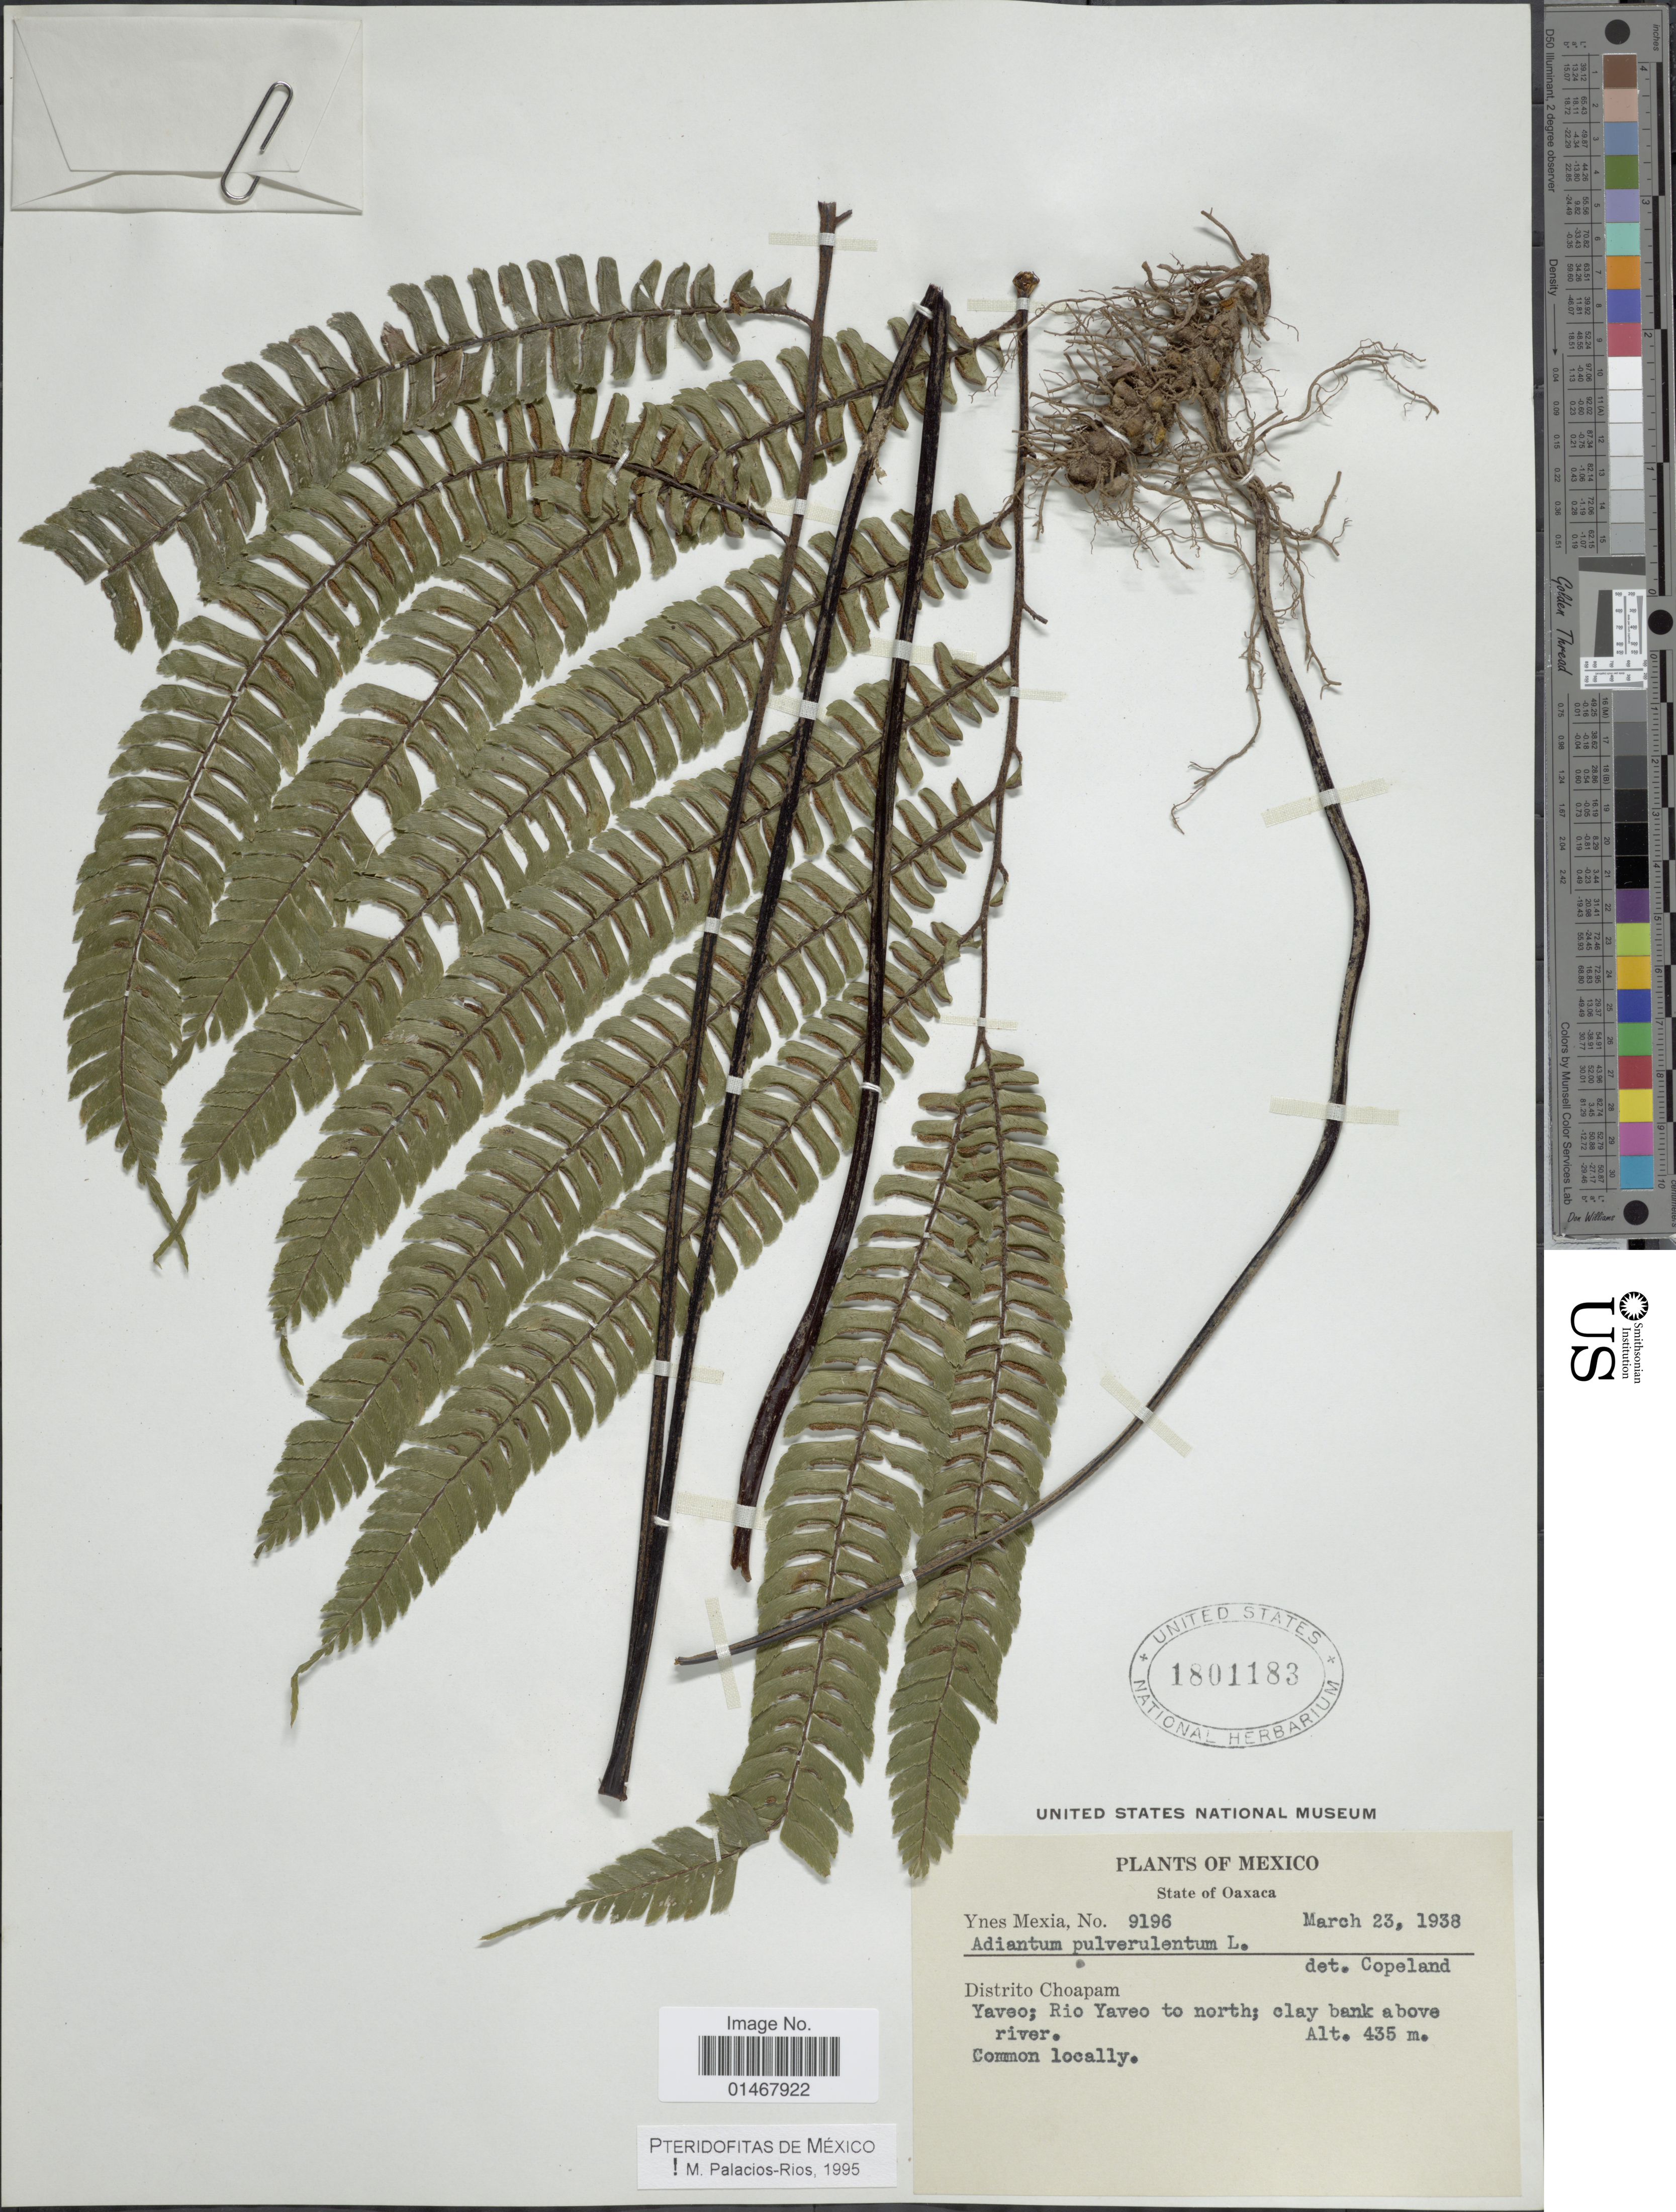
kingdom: Plantae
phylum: Tracheophyta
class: Polypodiopsida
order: Polypodiales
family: Pteridaceae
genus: Adiantum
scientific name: Adiantum pulverulentum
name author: L.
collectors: Y. Mexia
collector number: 9396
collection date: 1938-03-23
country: Mexico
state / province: Oaxaca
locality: Distrito Choapam, Yaveo; Rio Yaveo to north, clay bank above river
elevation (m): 435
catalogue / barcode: US 1801183